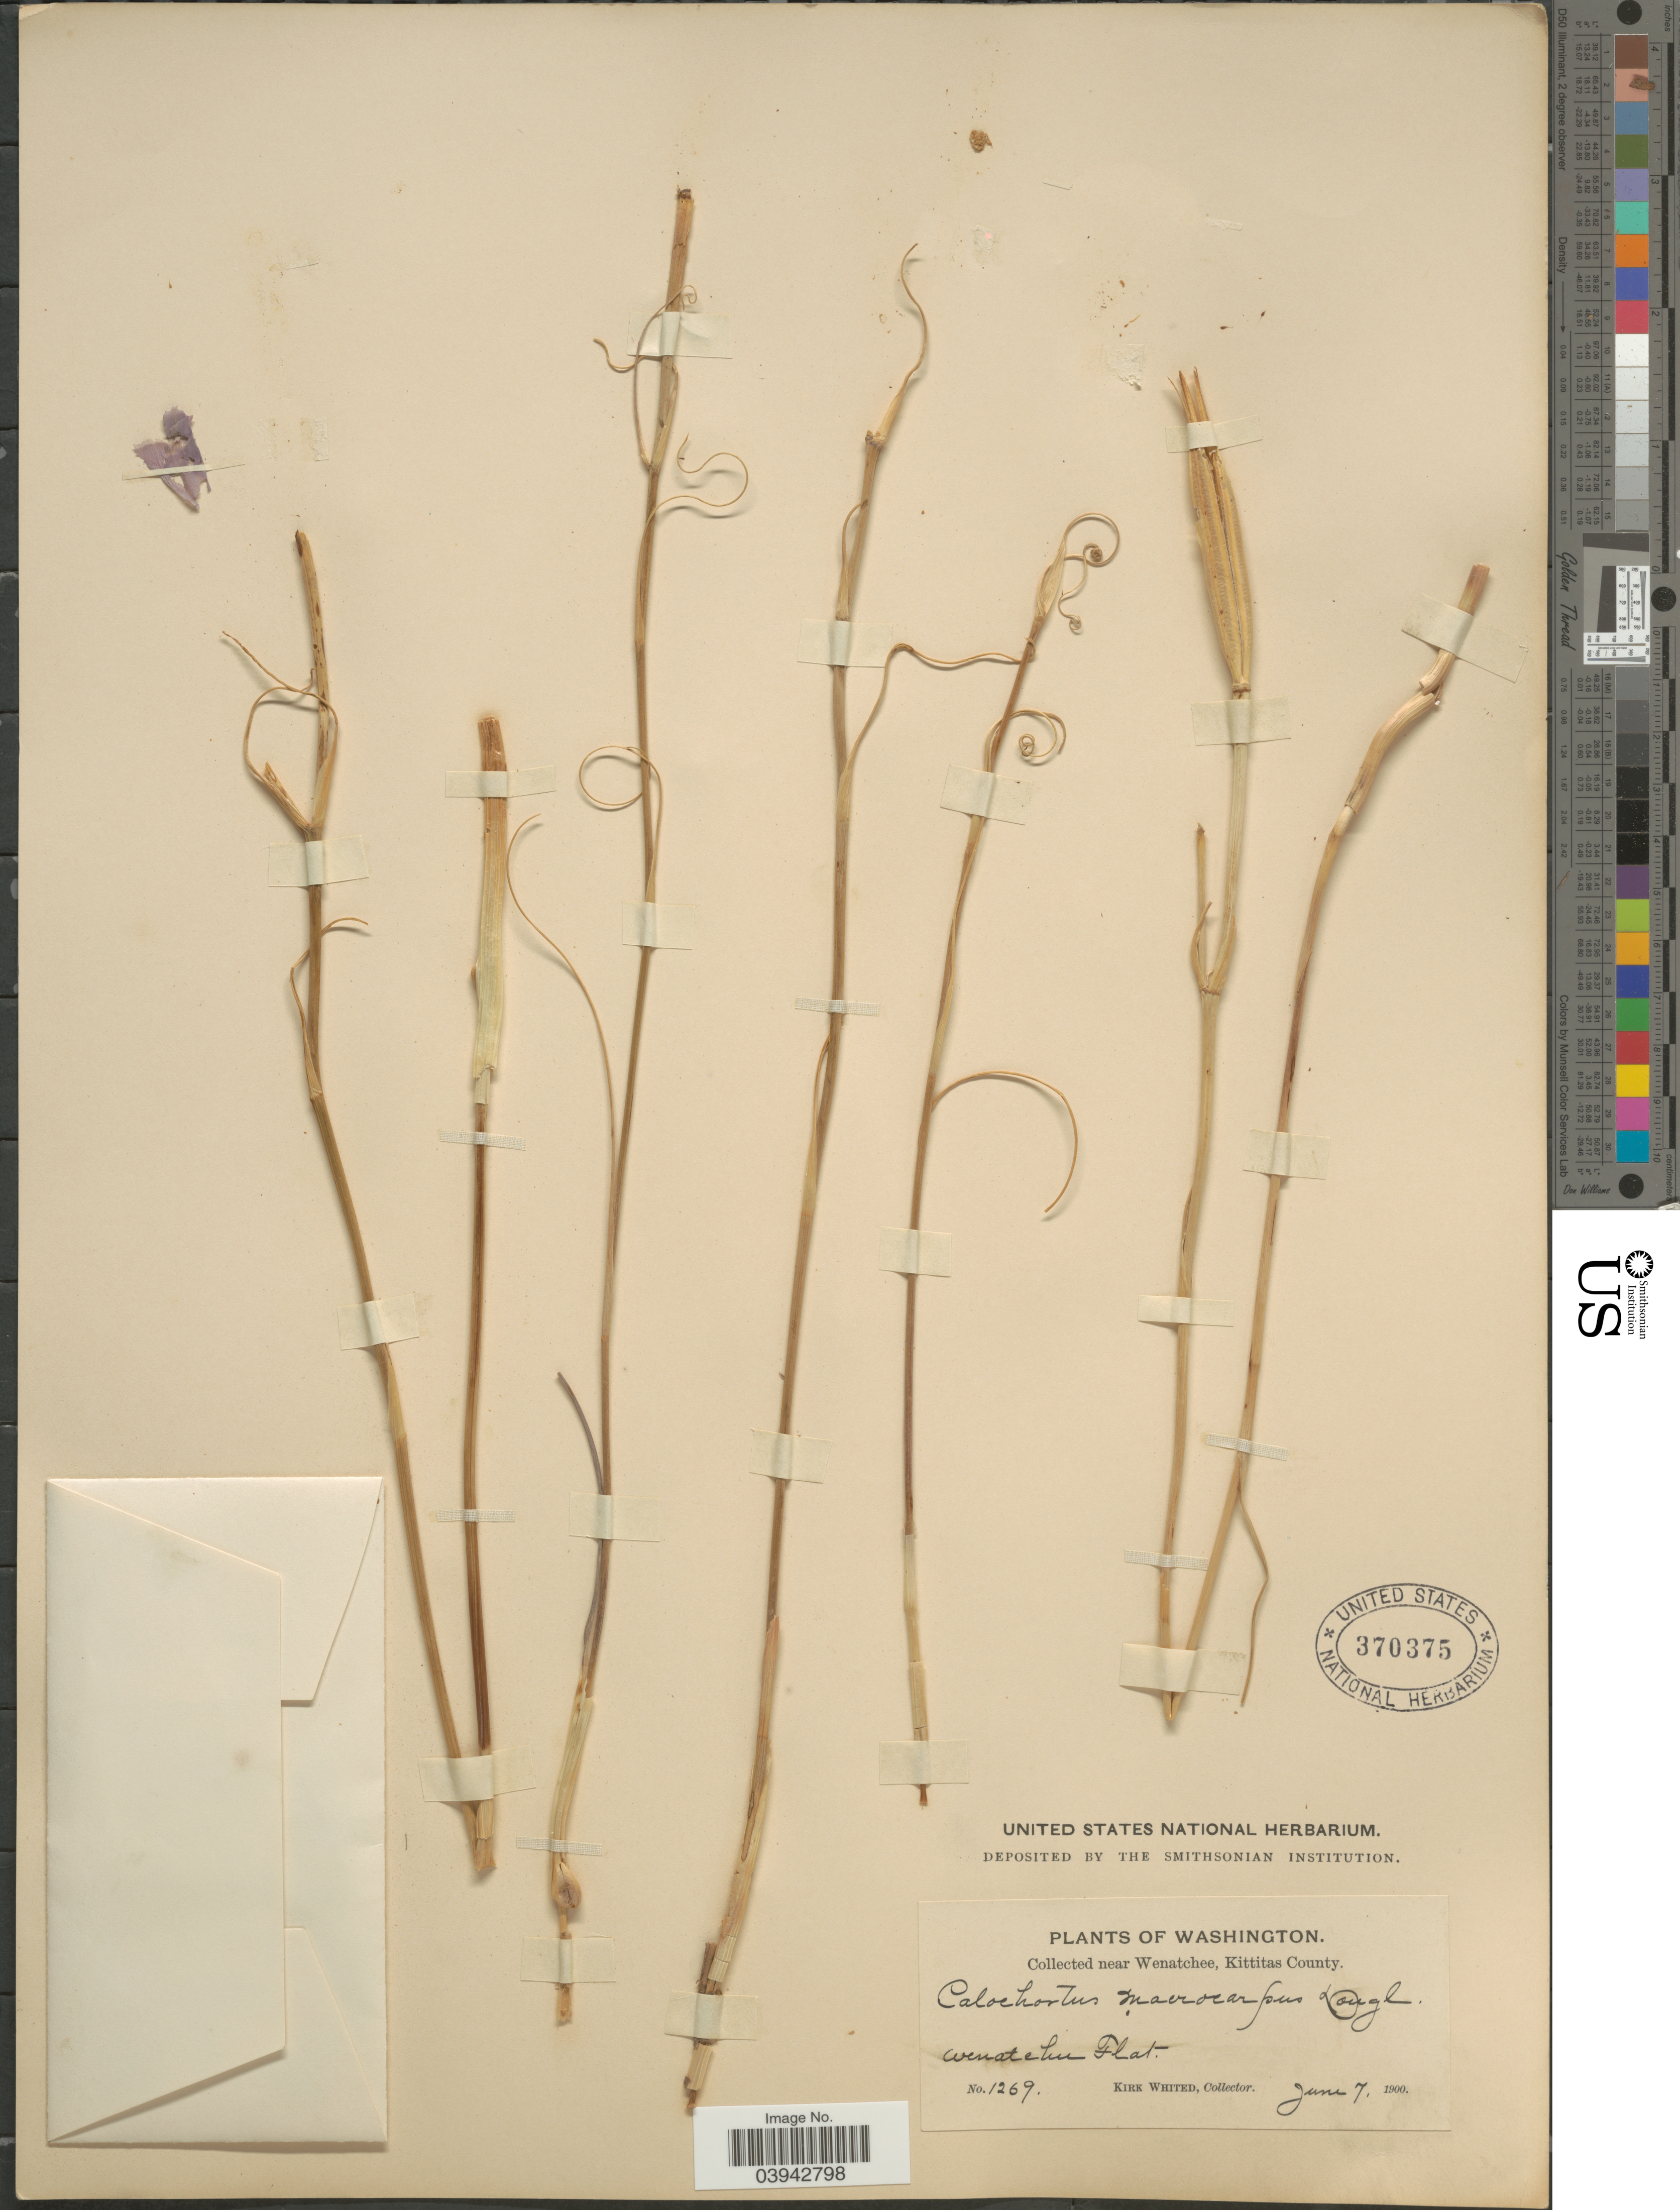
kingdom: Plantae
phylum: Tracheophyta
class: Liliopsida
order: Liliales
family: Liliaceae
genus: Calochortus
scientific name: Calochortus macrocarpus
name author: Douglas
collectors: K. Whited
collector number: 1269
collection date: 1900-06-07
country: United States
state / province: Washington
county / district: Kittitas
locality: Near Wenatchee, Kittitas County. Wenatchee Flat.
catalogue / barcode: US 370375